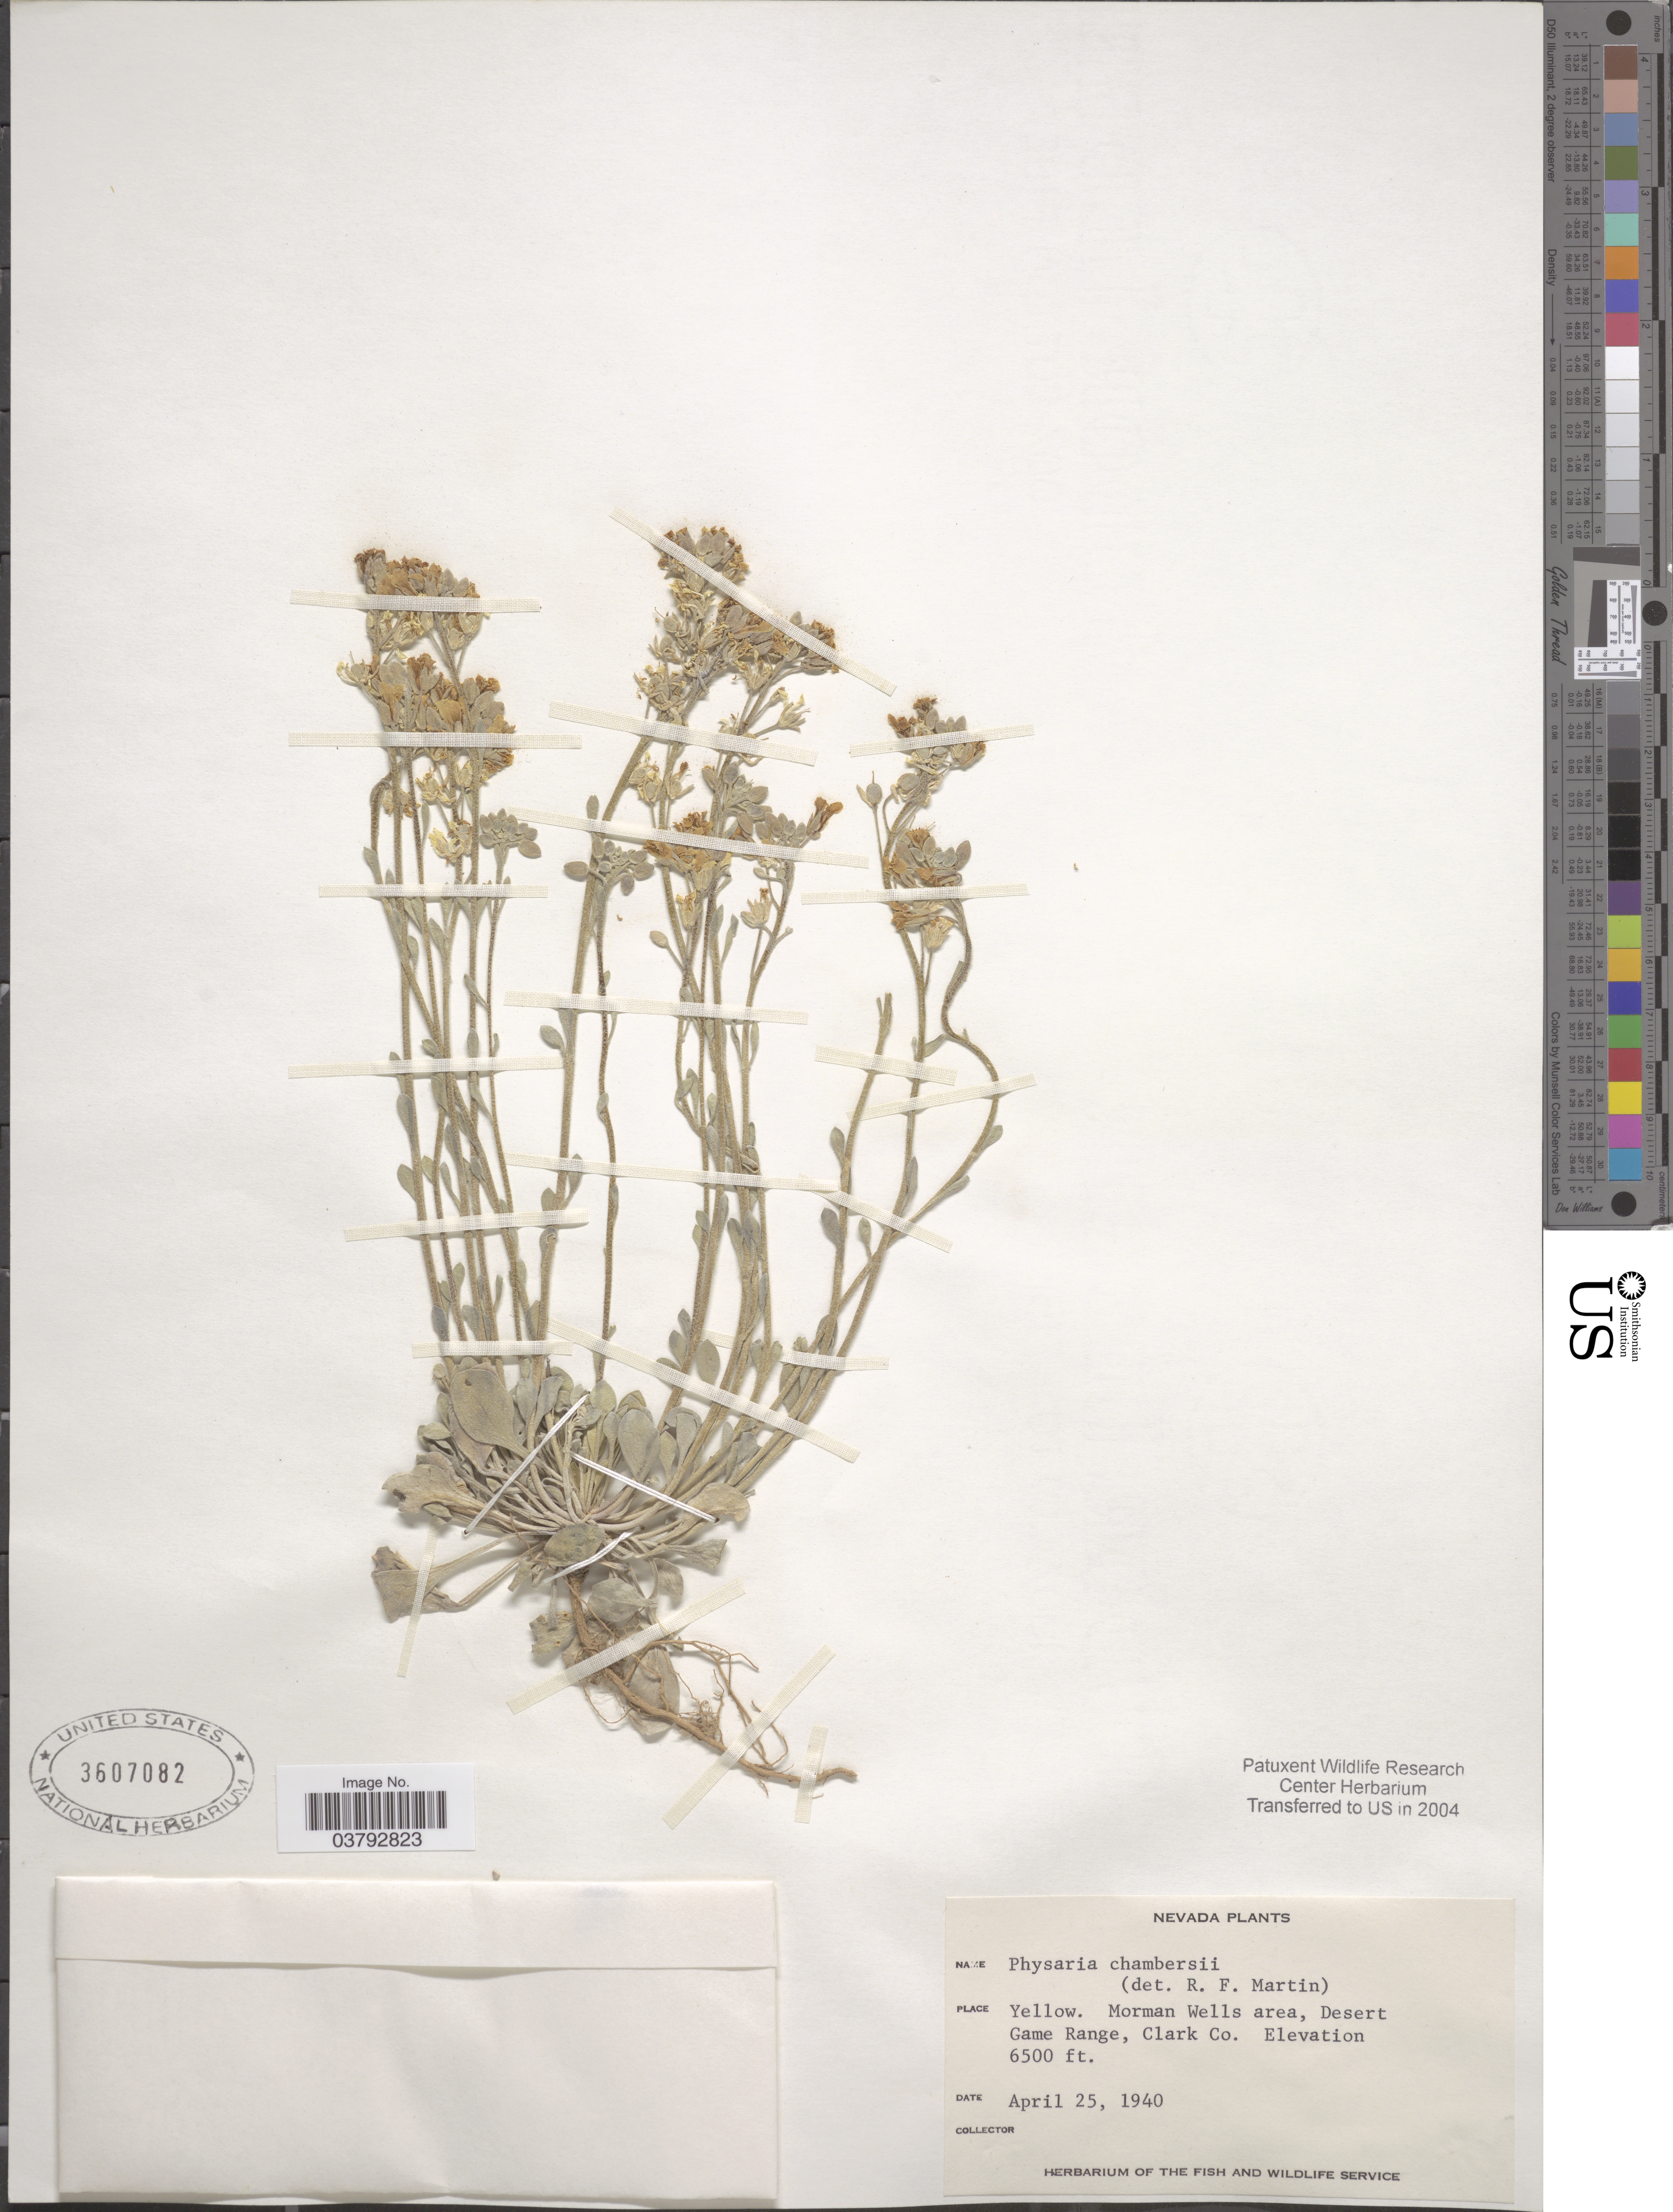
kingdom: Plantae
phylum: Tracheophyta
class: Magnoliopsida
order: Brassicales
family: Brassicaceae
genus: Physaria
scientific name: Physaria chambersii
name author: Rollins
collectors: U.S. Fish and Wildlife Service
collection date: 1940-04-25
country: United States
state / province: Nevada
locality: Morman Wells area, Desert Game Range, Clark Co.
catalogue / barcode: US 3607082